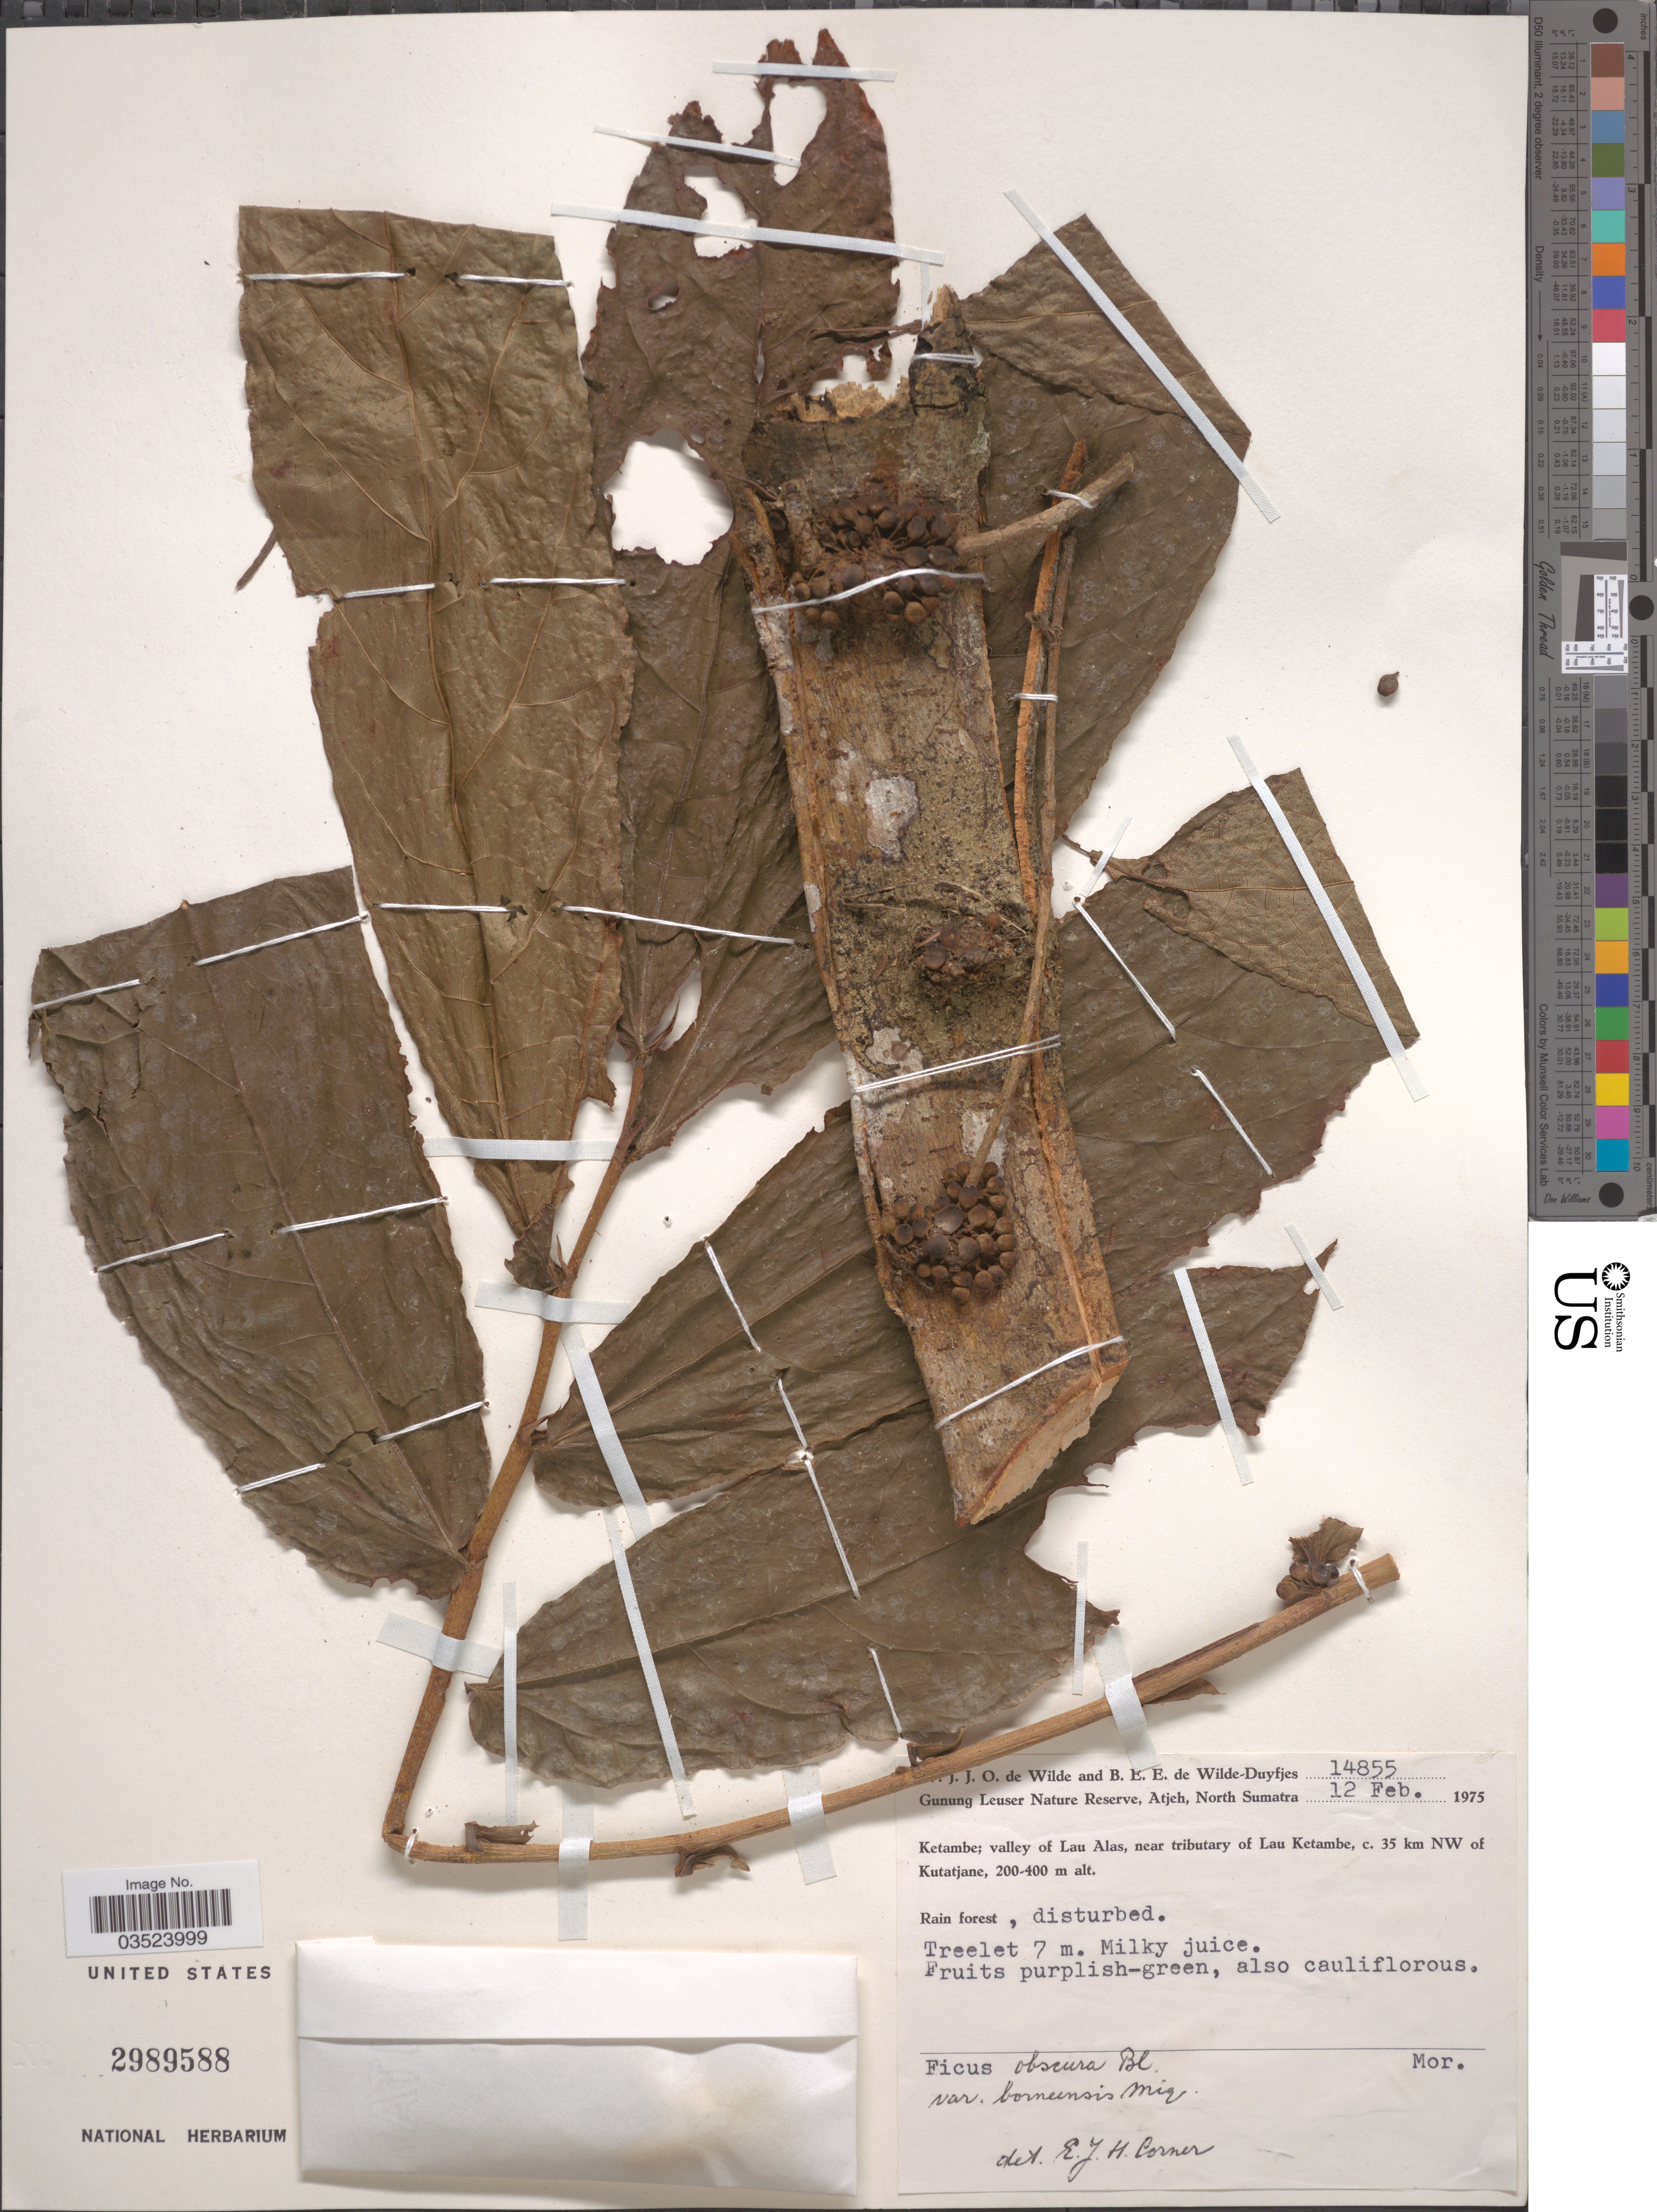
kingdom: Plantae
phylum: Tracheophyta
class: Magnoliopsida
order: Rosales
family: Moraceae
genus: Ficus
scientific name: Ficus obscura var. borneensis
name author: (Miq.) Corner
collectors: W. J. de Wilde & B. E. de Wilde-Duyfjes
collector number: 14855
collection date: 1975-02-12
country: Indonesia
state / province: Sumatra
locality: Gunung Leuser Nature Reserve, Atjeh, North Sumatra. Ketambe; valley of Lau Alas, near tributary of Lau Ketambe, c. 35 km NW of Kututjane.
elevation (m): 200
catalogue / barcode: US 2989588